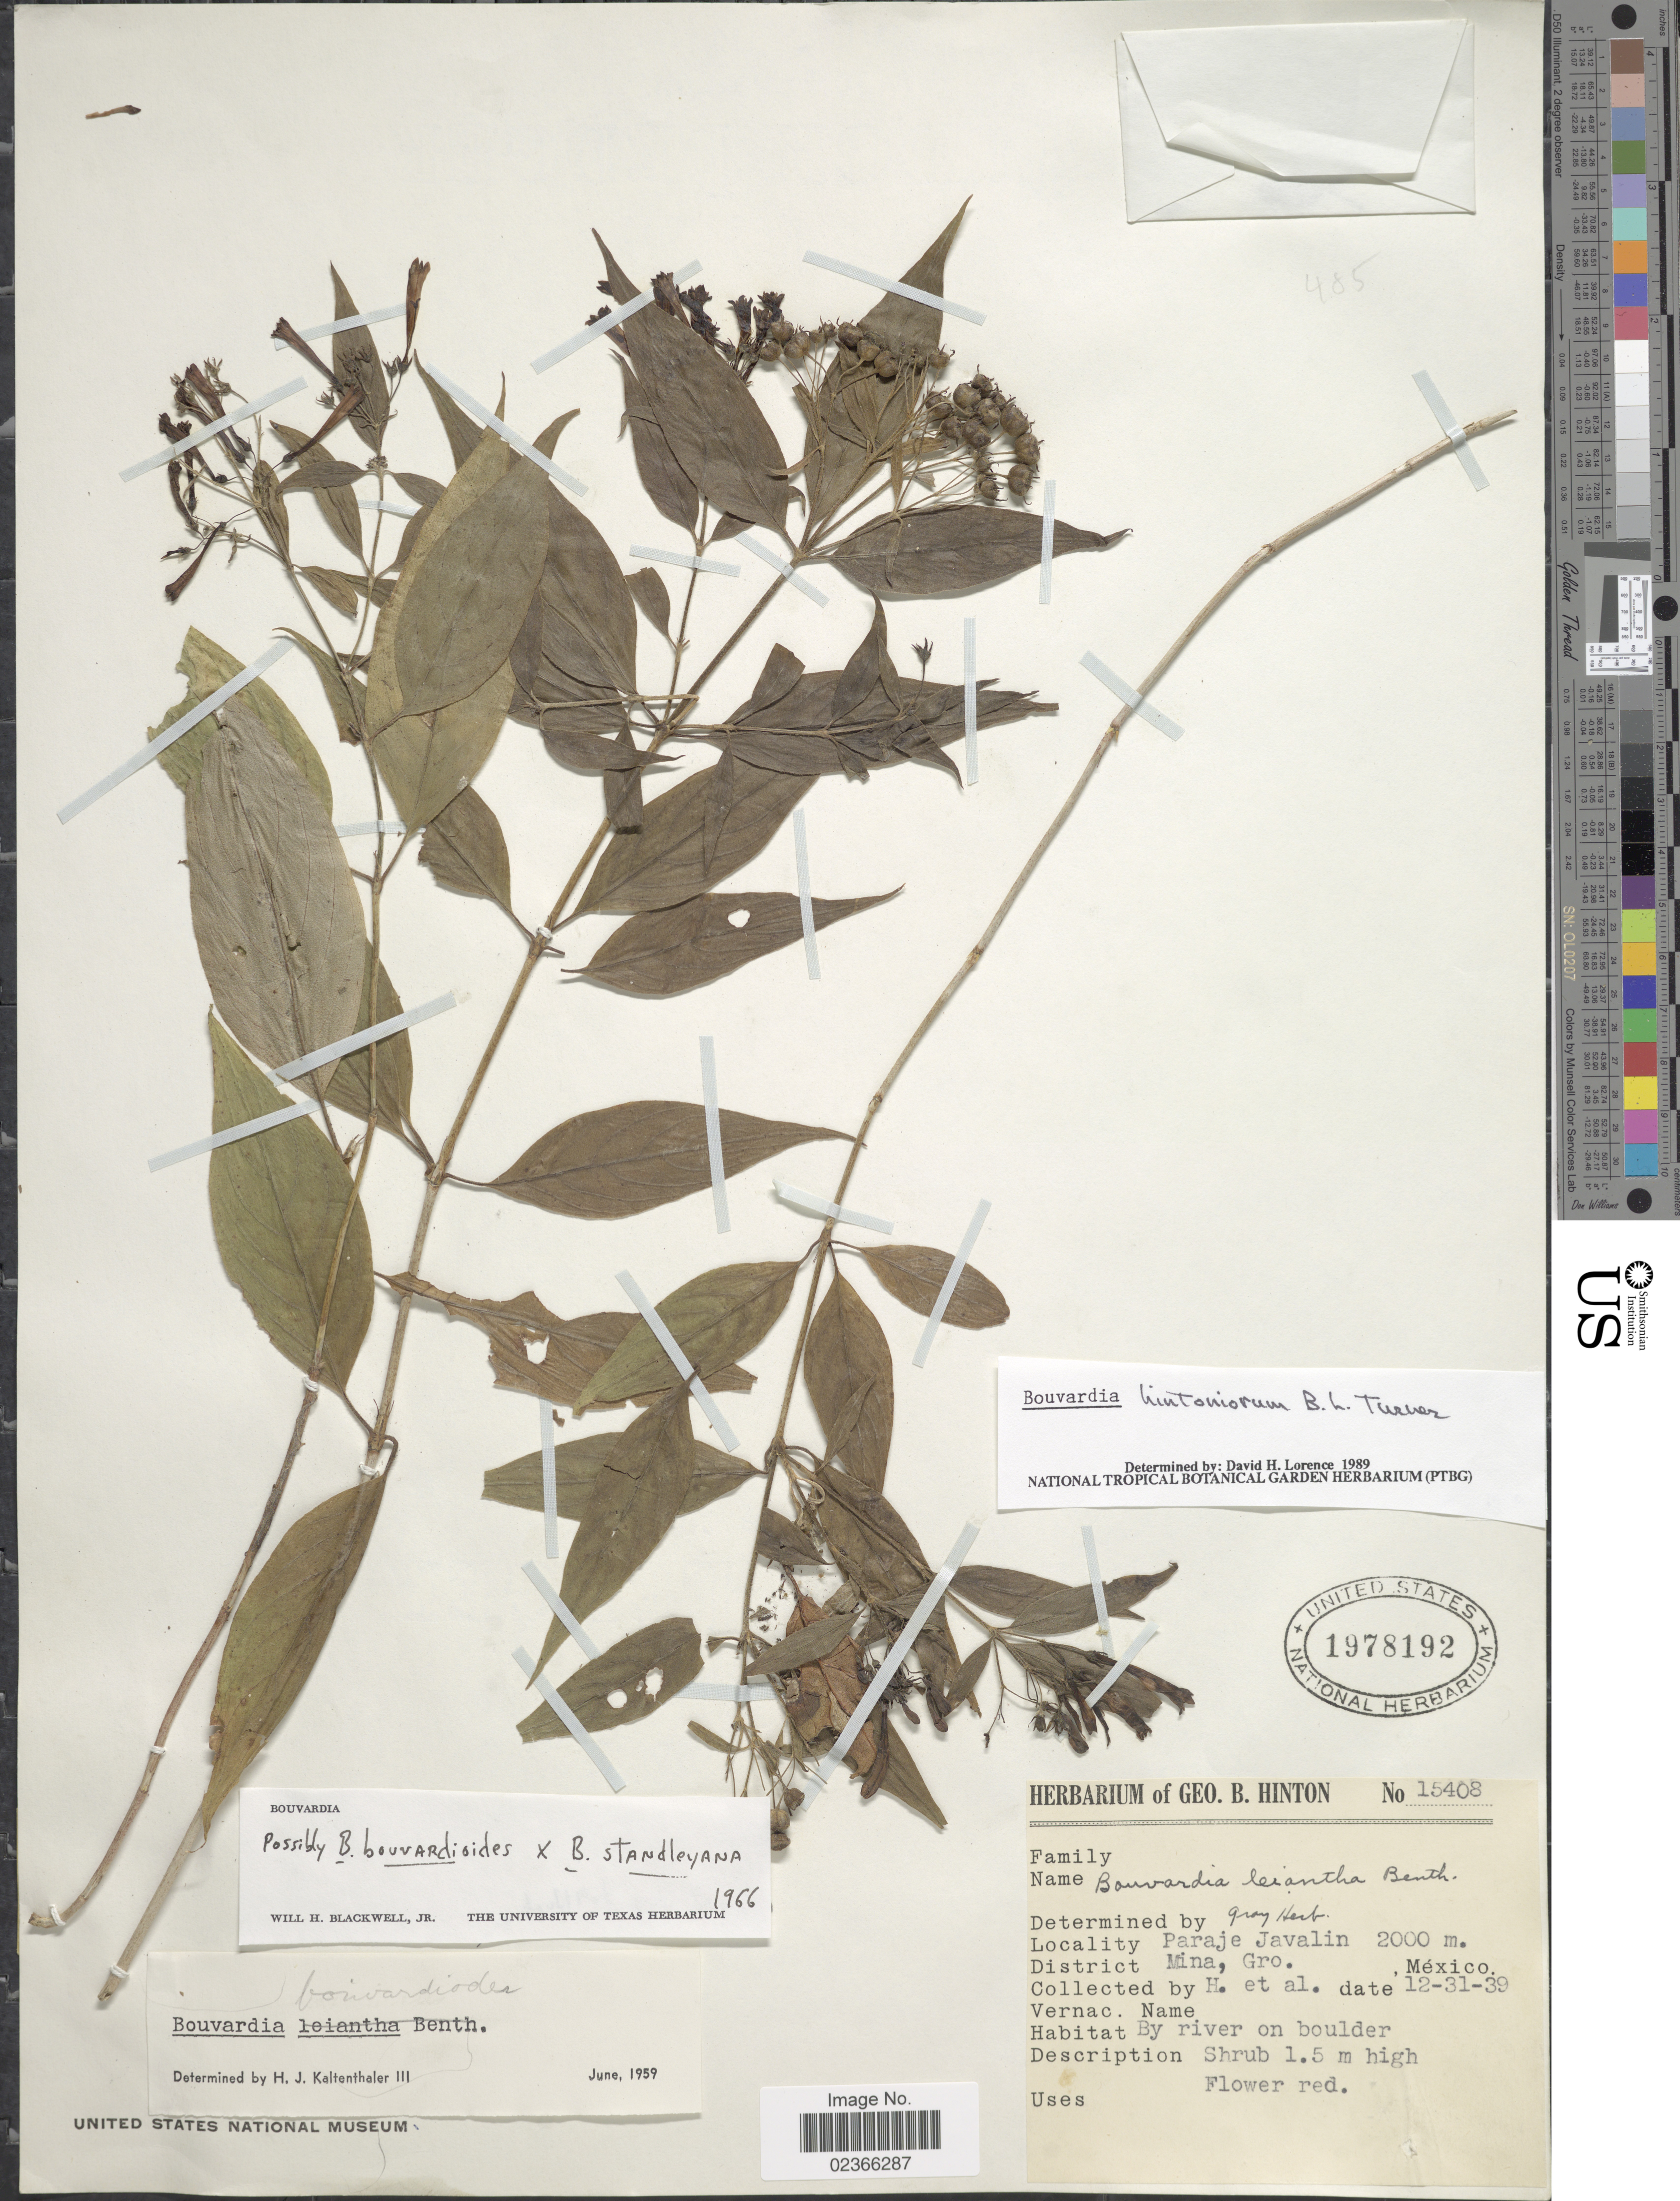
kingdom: Plantae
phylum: Tracheophyta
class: Magnoliopsida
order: Gentianales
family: Rubiaceae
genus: Bouvardia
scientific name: Bouvardia hintoniorum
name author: B.L. Turner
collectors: G. B. Hinton & et al.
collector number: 15408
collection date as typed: Transcribed d/m/y: 31/12/39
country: Mexico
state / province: Guerrero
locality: Paraje Javalin, Mina. Gro. Mexico.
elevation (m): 2000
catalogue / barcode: US 1978192